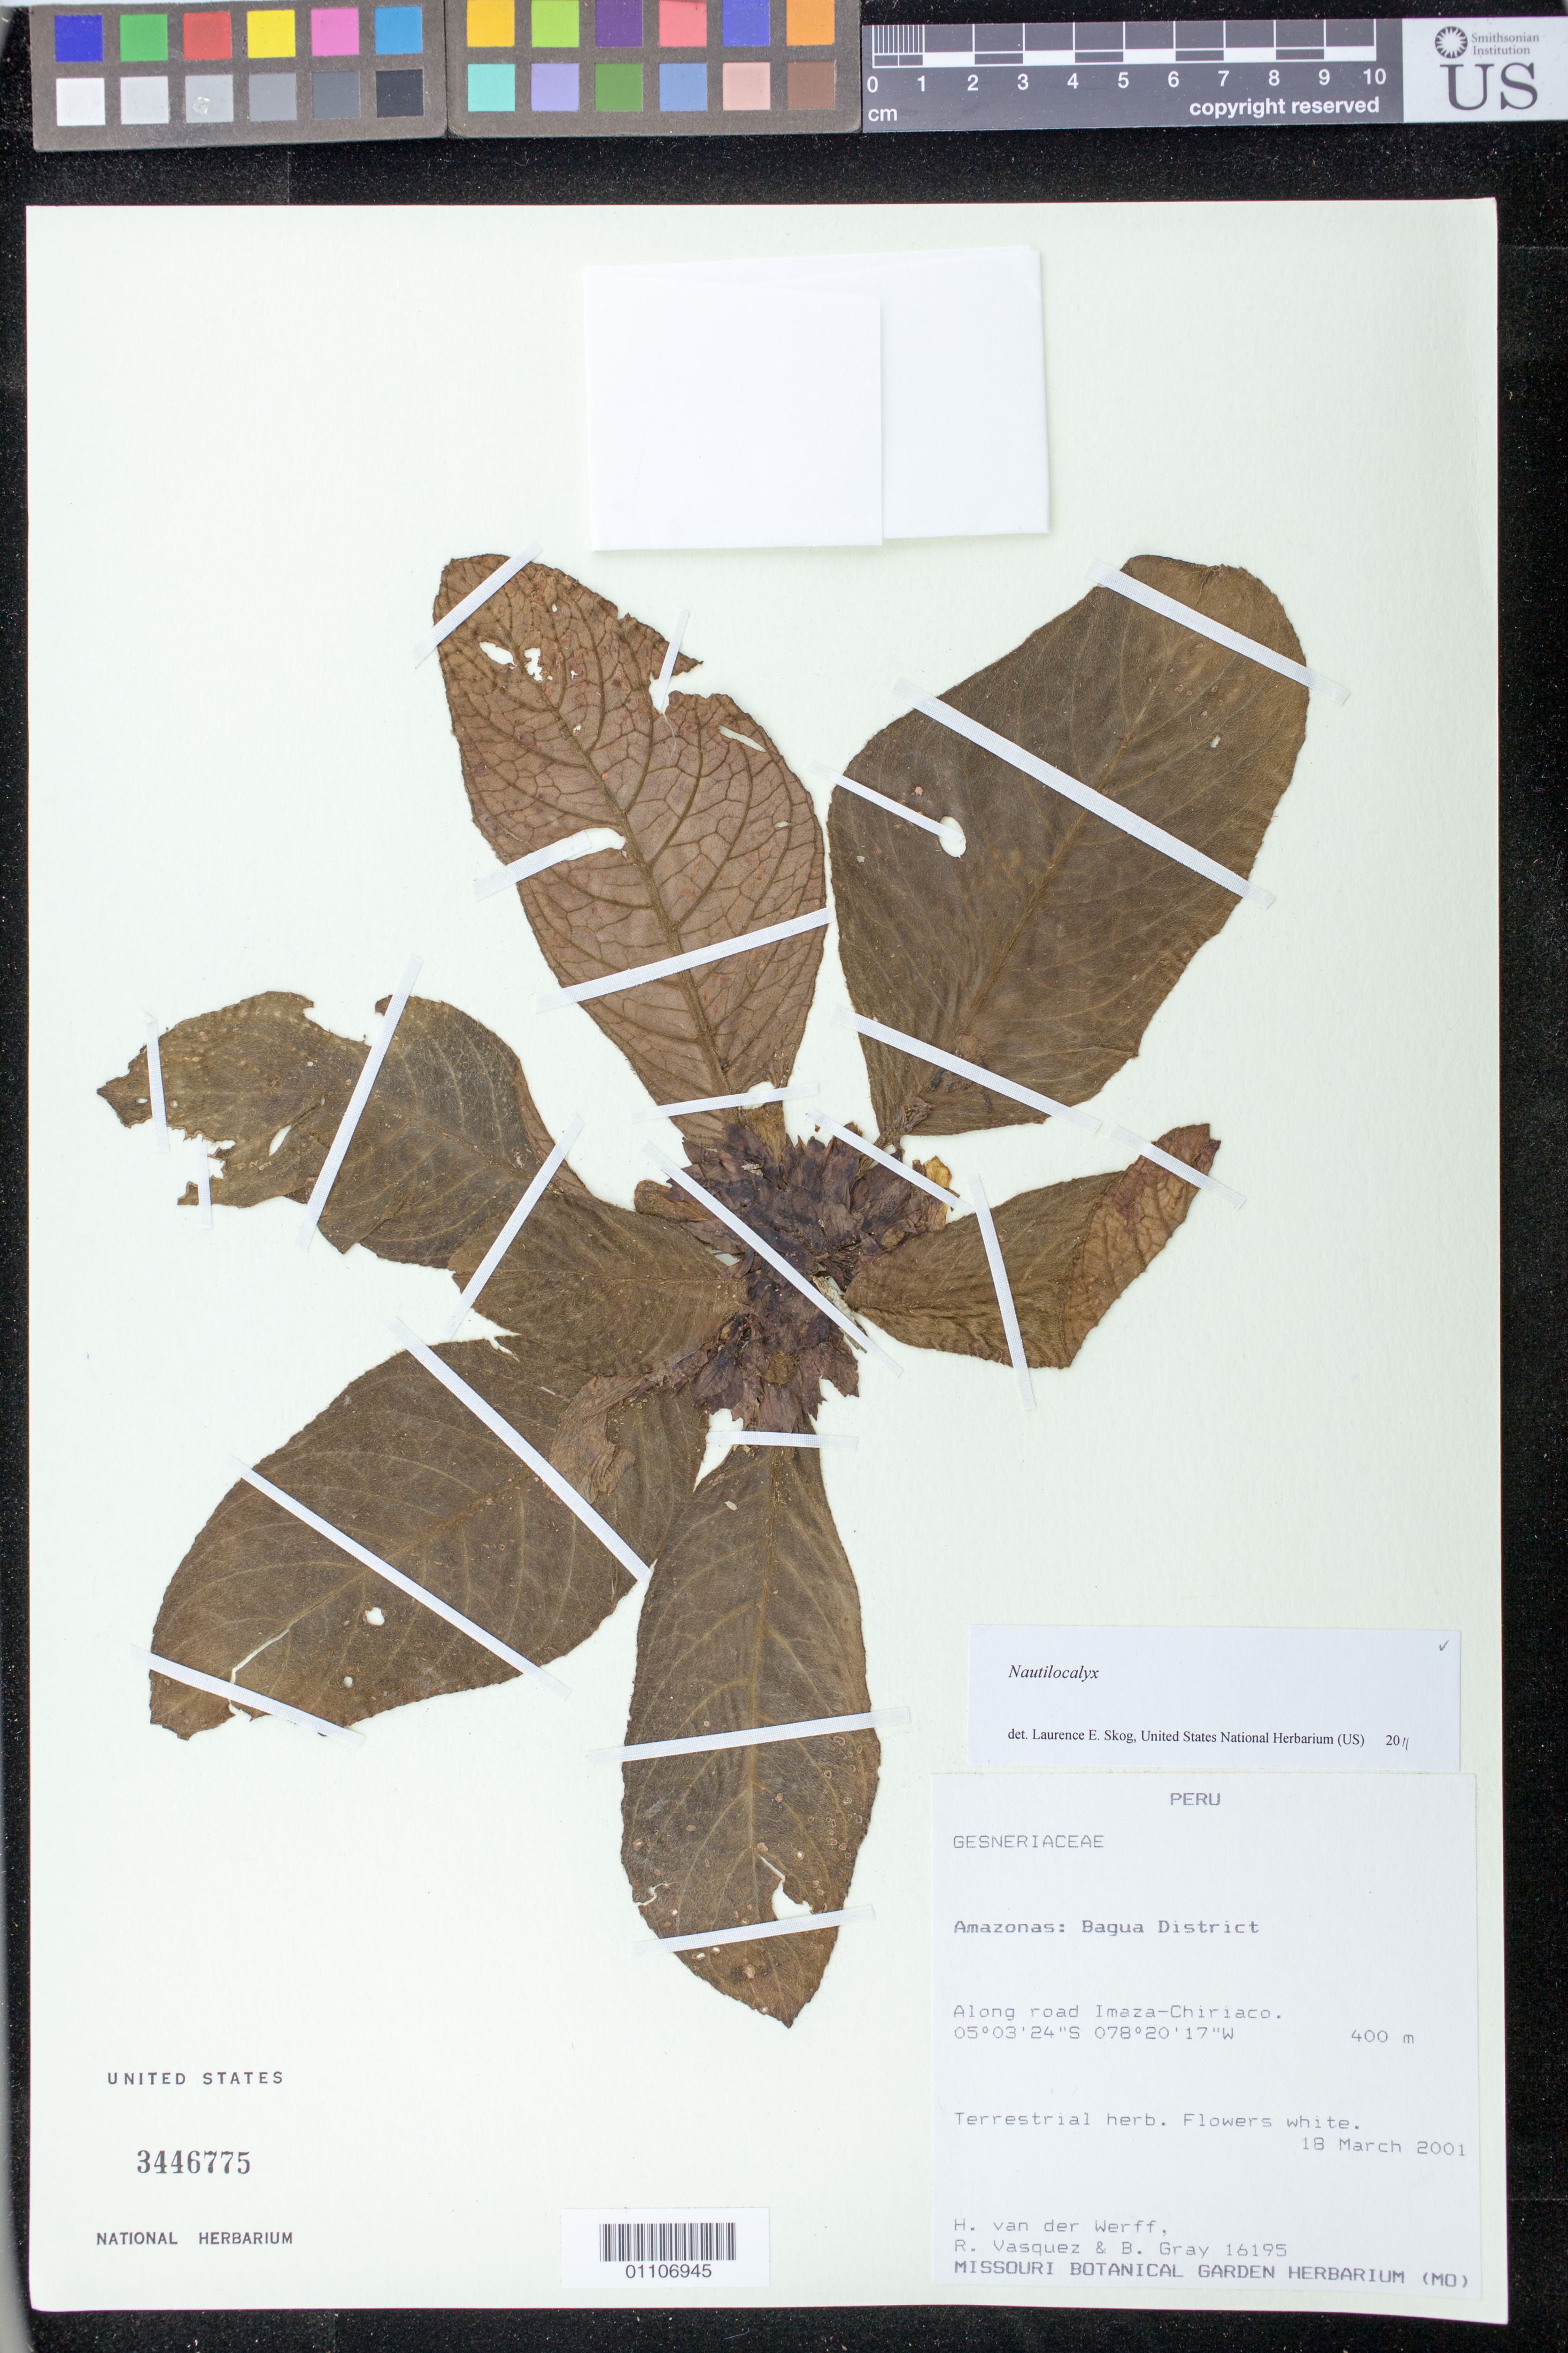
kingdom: Plantae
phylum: Tracheophyta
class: Magnoliopsida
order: Lamiales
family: Gesneriaceae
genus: Nautilocalyx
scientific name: Nautilocalyx sp.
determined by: Skog, Laurence E.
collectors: H. van der Werff, R. Vásquez & B. Gray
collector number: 16195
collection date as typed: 18 Mar 2001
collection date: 2001-03-18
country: Peru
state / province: Amazonas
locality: Bagua District: Along road Imaza-Chiriaco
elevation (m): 400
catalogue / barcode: US 3446775